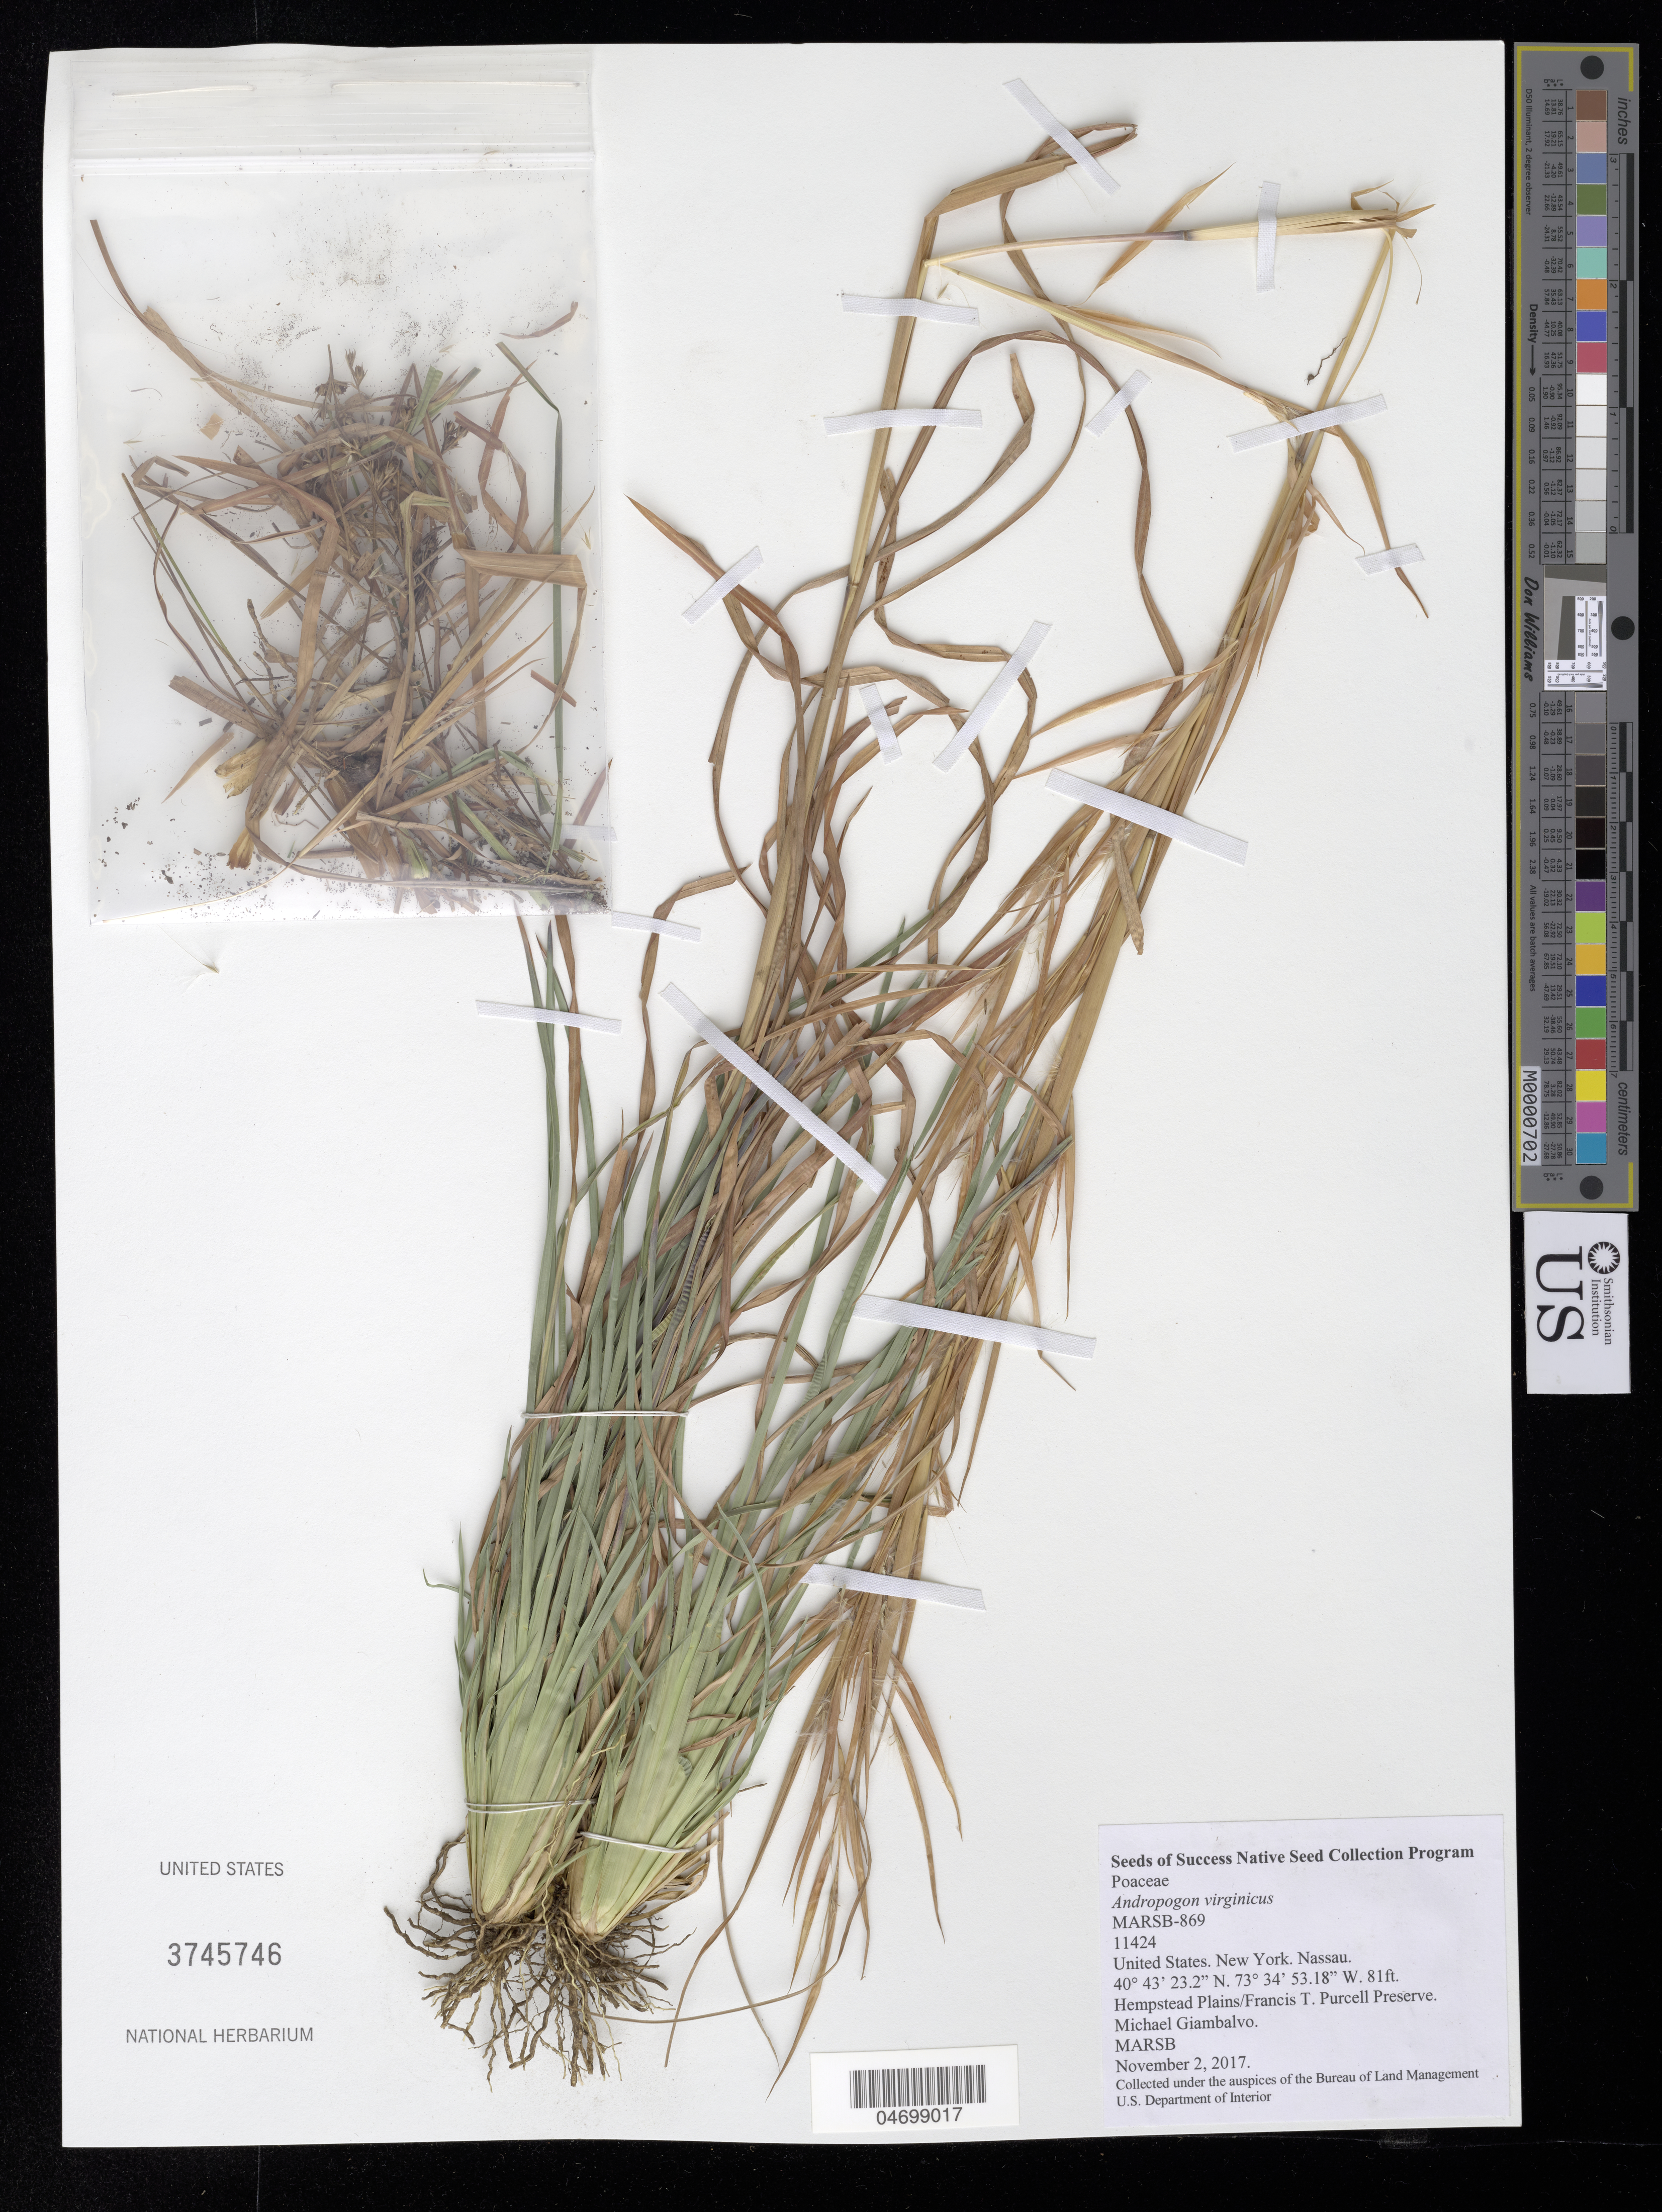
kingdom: Plantae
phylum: Tracheophyta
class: Liliopsida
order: Poales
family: Poaceae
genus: Andropogon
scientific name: Andropogon virginicus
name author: L.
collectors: M. Giambalvo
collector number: MARSB-869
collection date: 2017-11-02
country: United States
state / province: New York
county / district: Nassau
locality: Hempstead Plains, Francis T. Purcell Preserve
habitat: Dry Atlantic Coastal Prairie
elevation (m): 25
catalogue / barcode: US 3745746